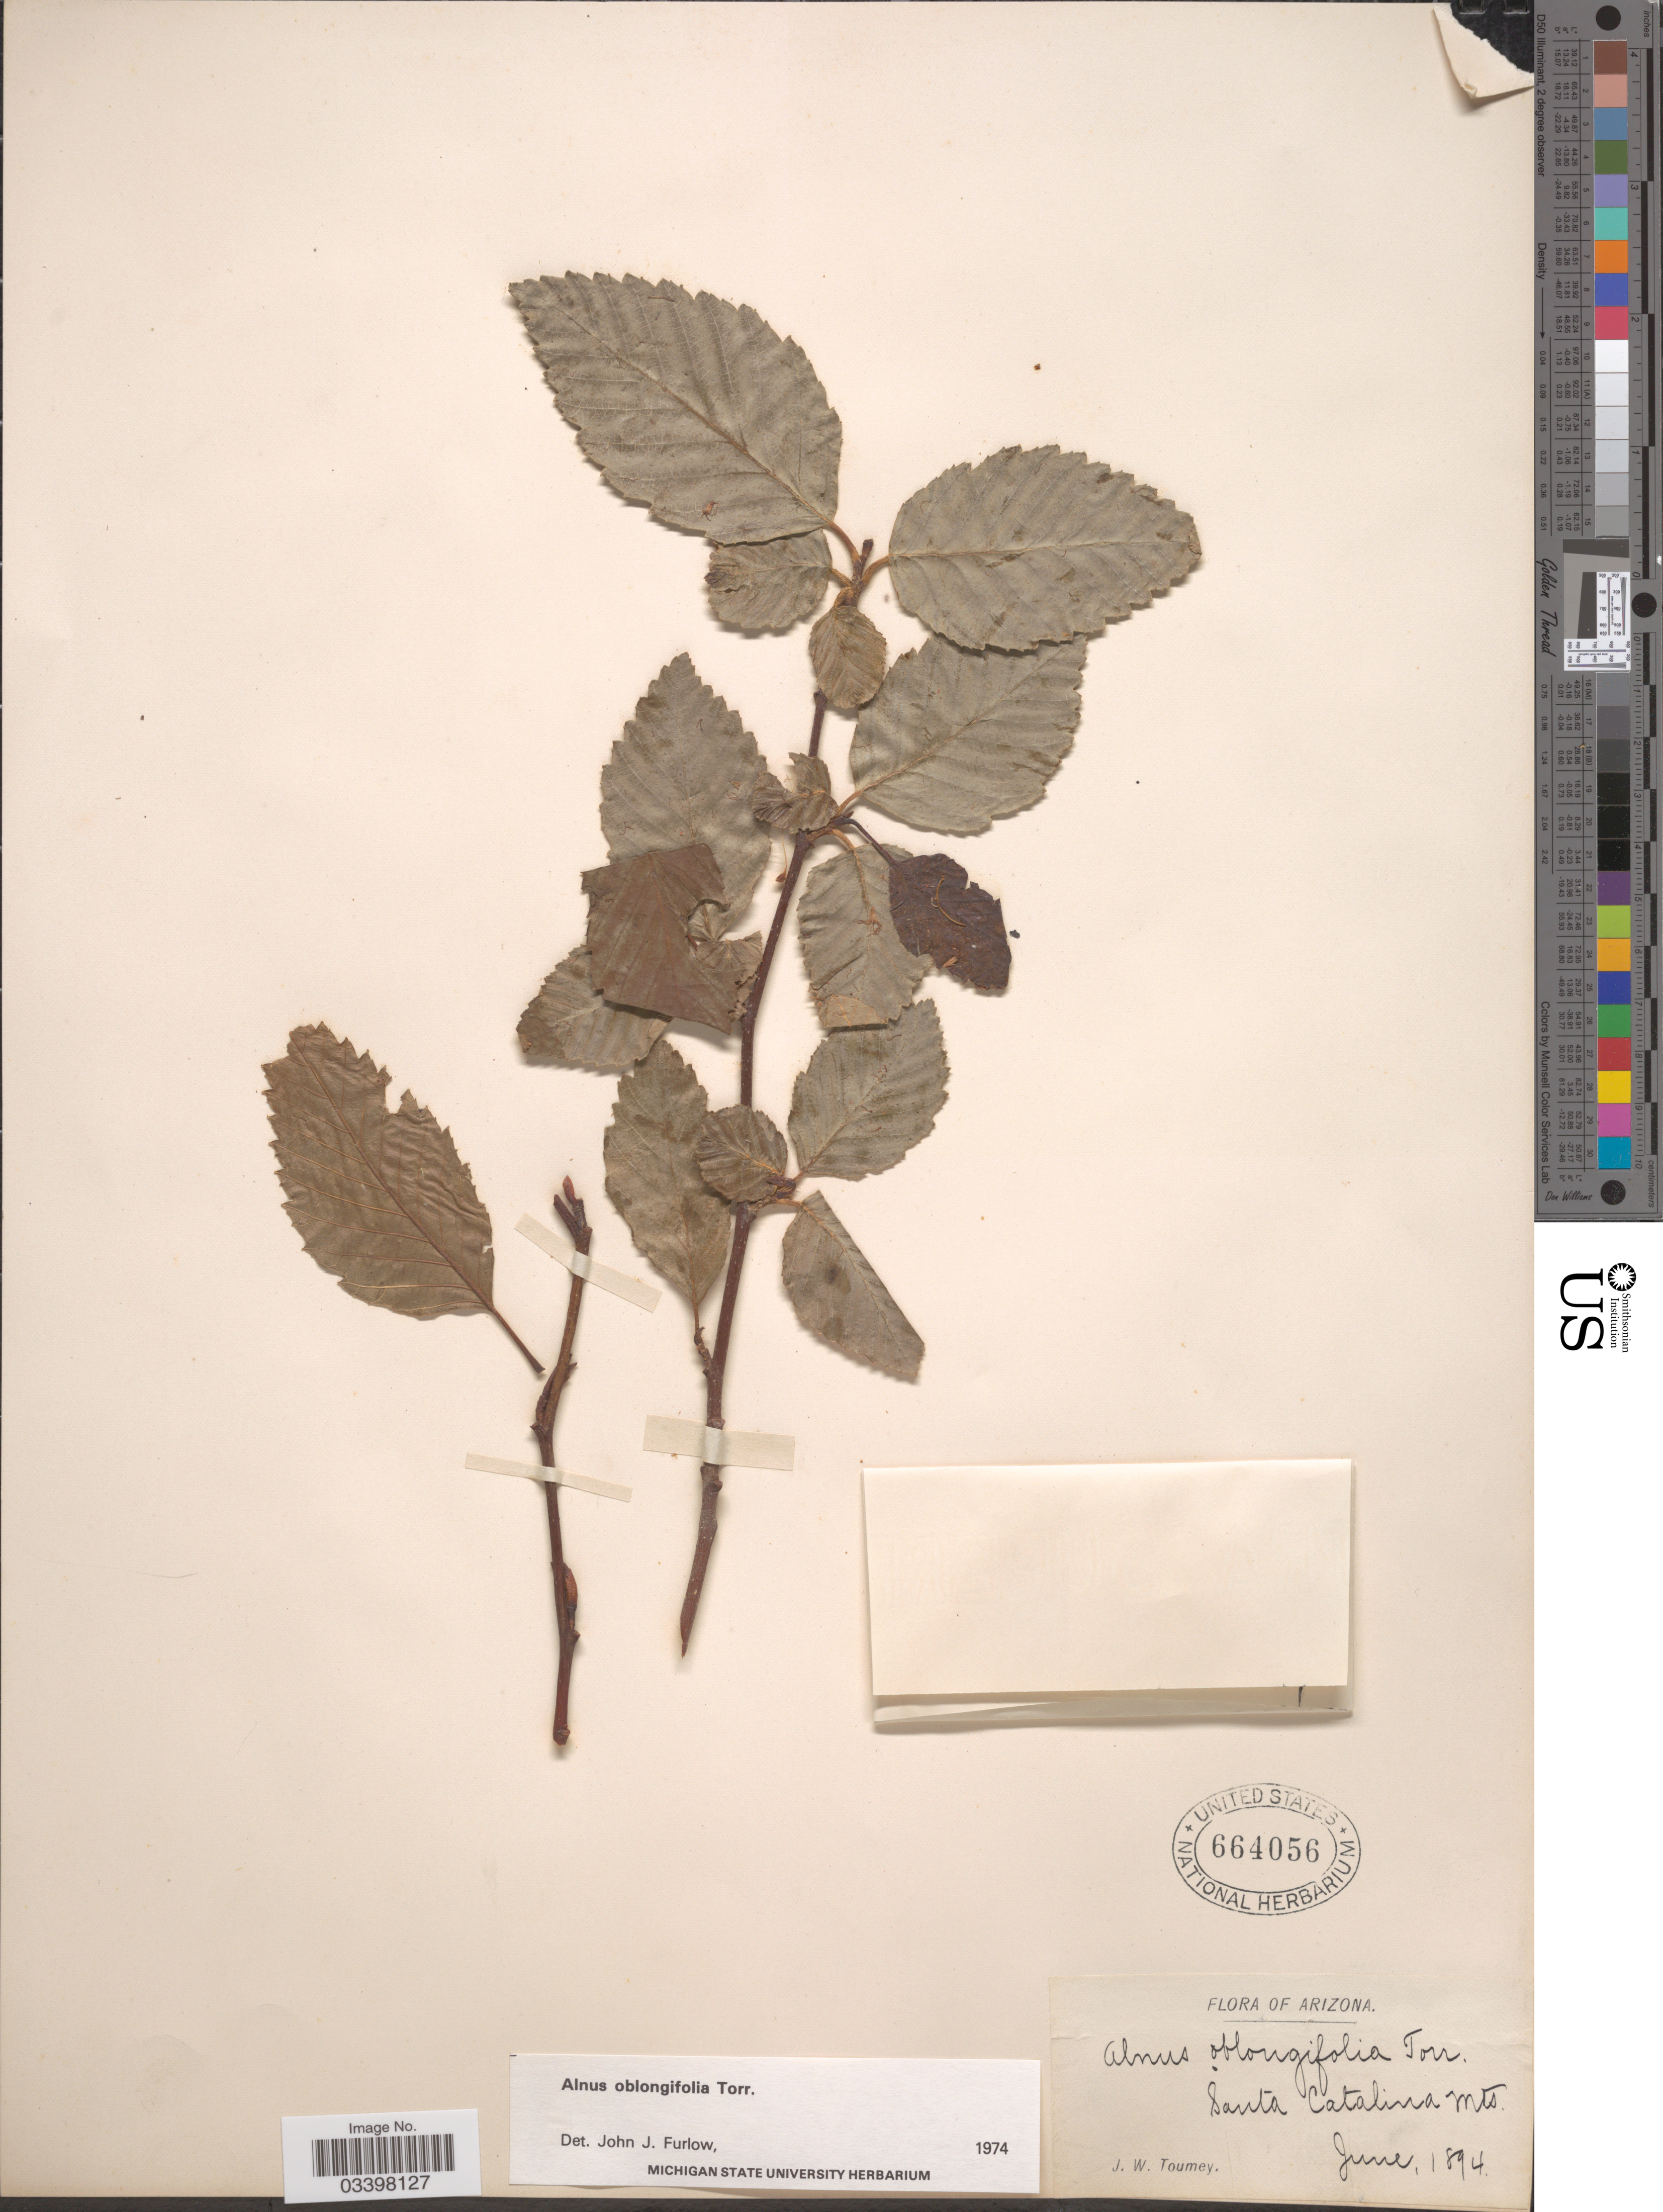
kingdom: Plantae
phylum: Tracheophyta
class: Magnoliopsida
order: Fagales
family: Betulaceae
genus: Alnus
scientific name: Alnus oblongifolia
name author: Torr. in Emory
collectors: J. W. Toumey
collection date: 1894-06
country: United States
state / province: Arizona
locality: Santa Catalina Mts.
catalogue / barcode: US 664056